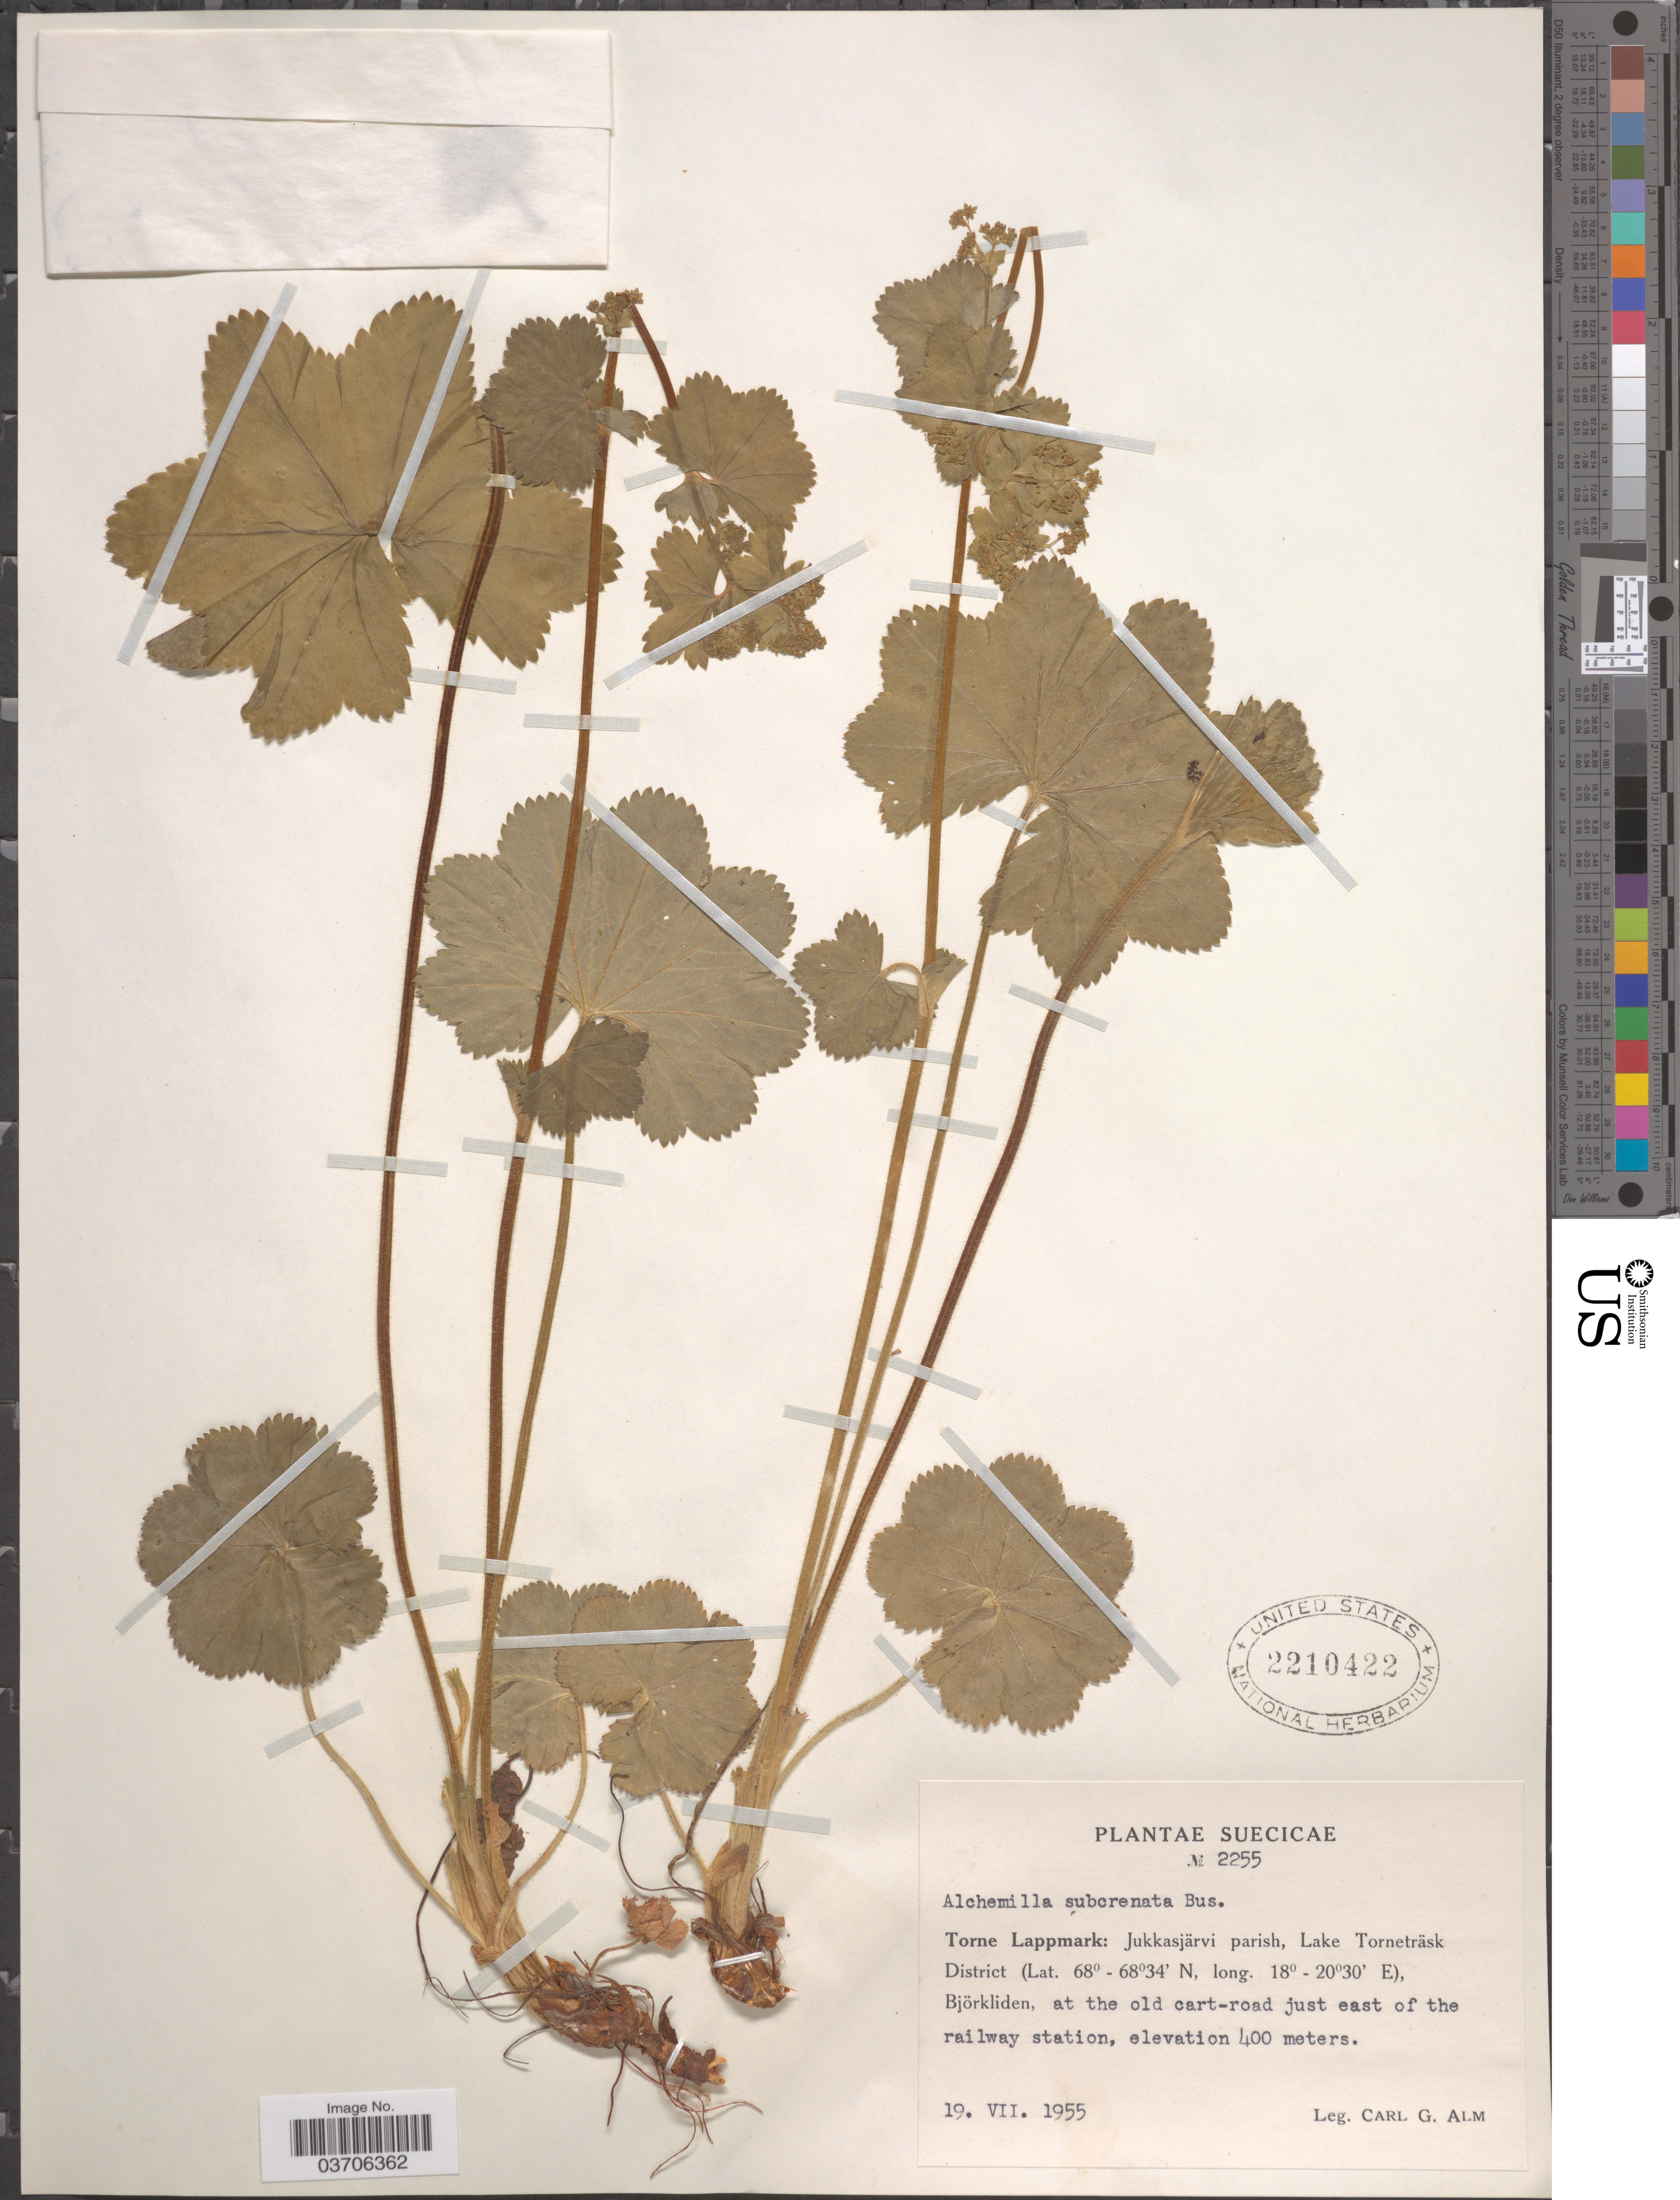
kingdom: Plantae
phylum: Tracheophyta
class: Magnoliopsida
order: Rosales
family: Rosaceae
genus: Alchemilla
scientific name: Alchemilla subcrenata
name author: Buser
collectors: C. G. Alm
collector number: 2255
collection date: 1955-07-19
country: Sweden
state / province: Norrbotten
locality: Suecicae. Torne Lappmark: Jukkasjärvi parish, Lake Torneträsk District, Björkliden, at the old cart-road just east of the railway station.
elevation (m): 400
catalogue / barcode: US 2210422